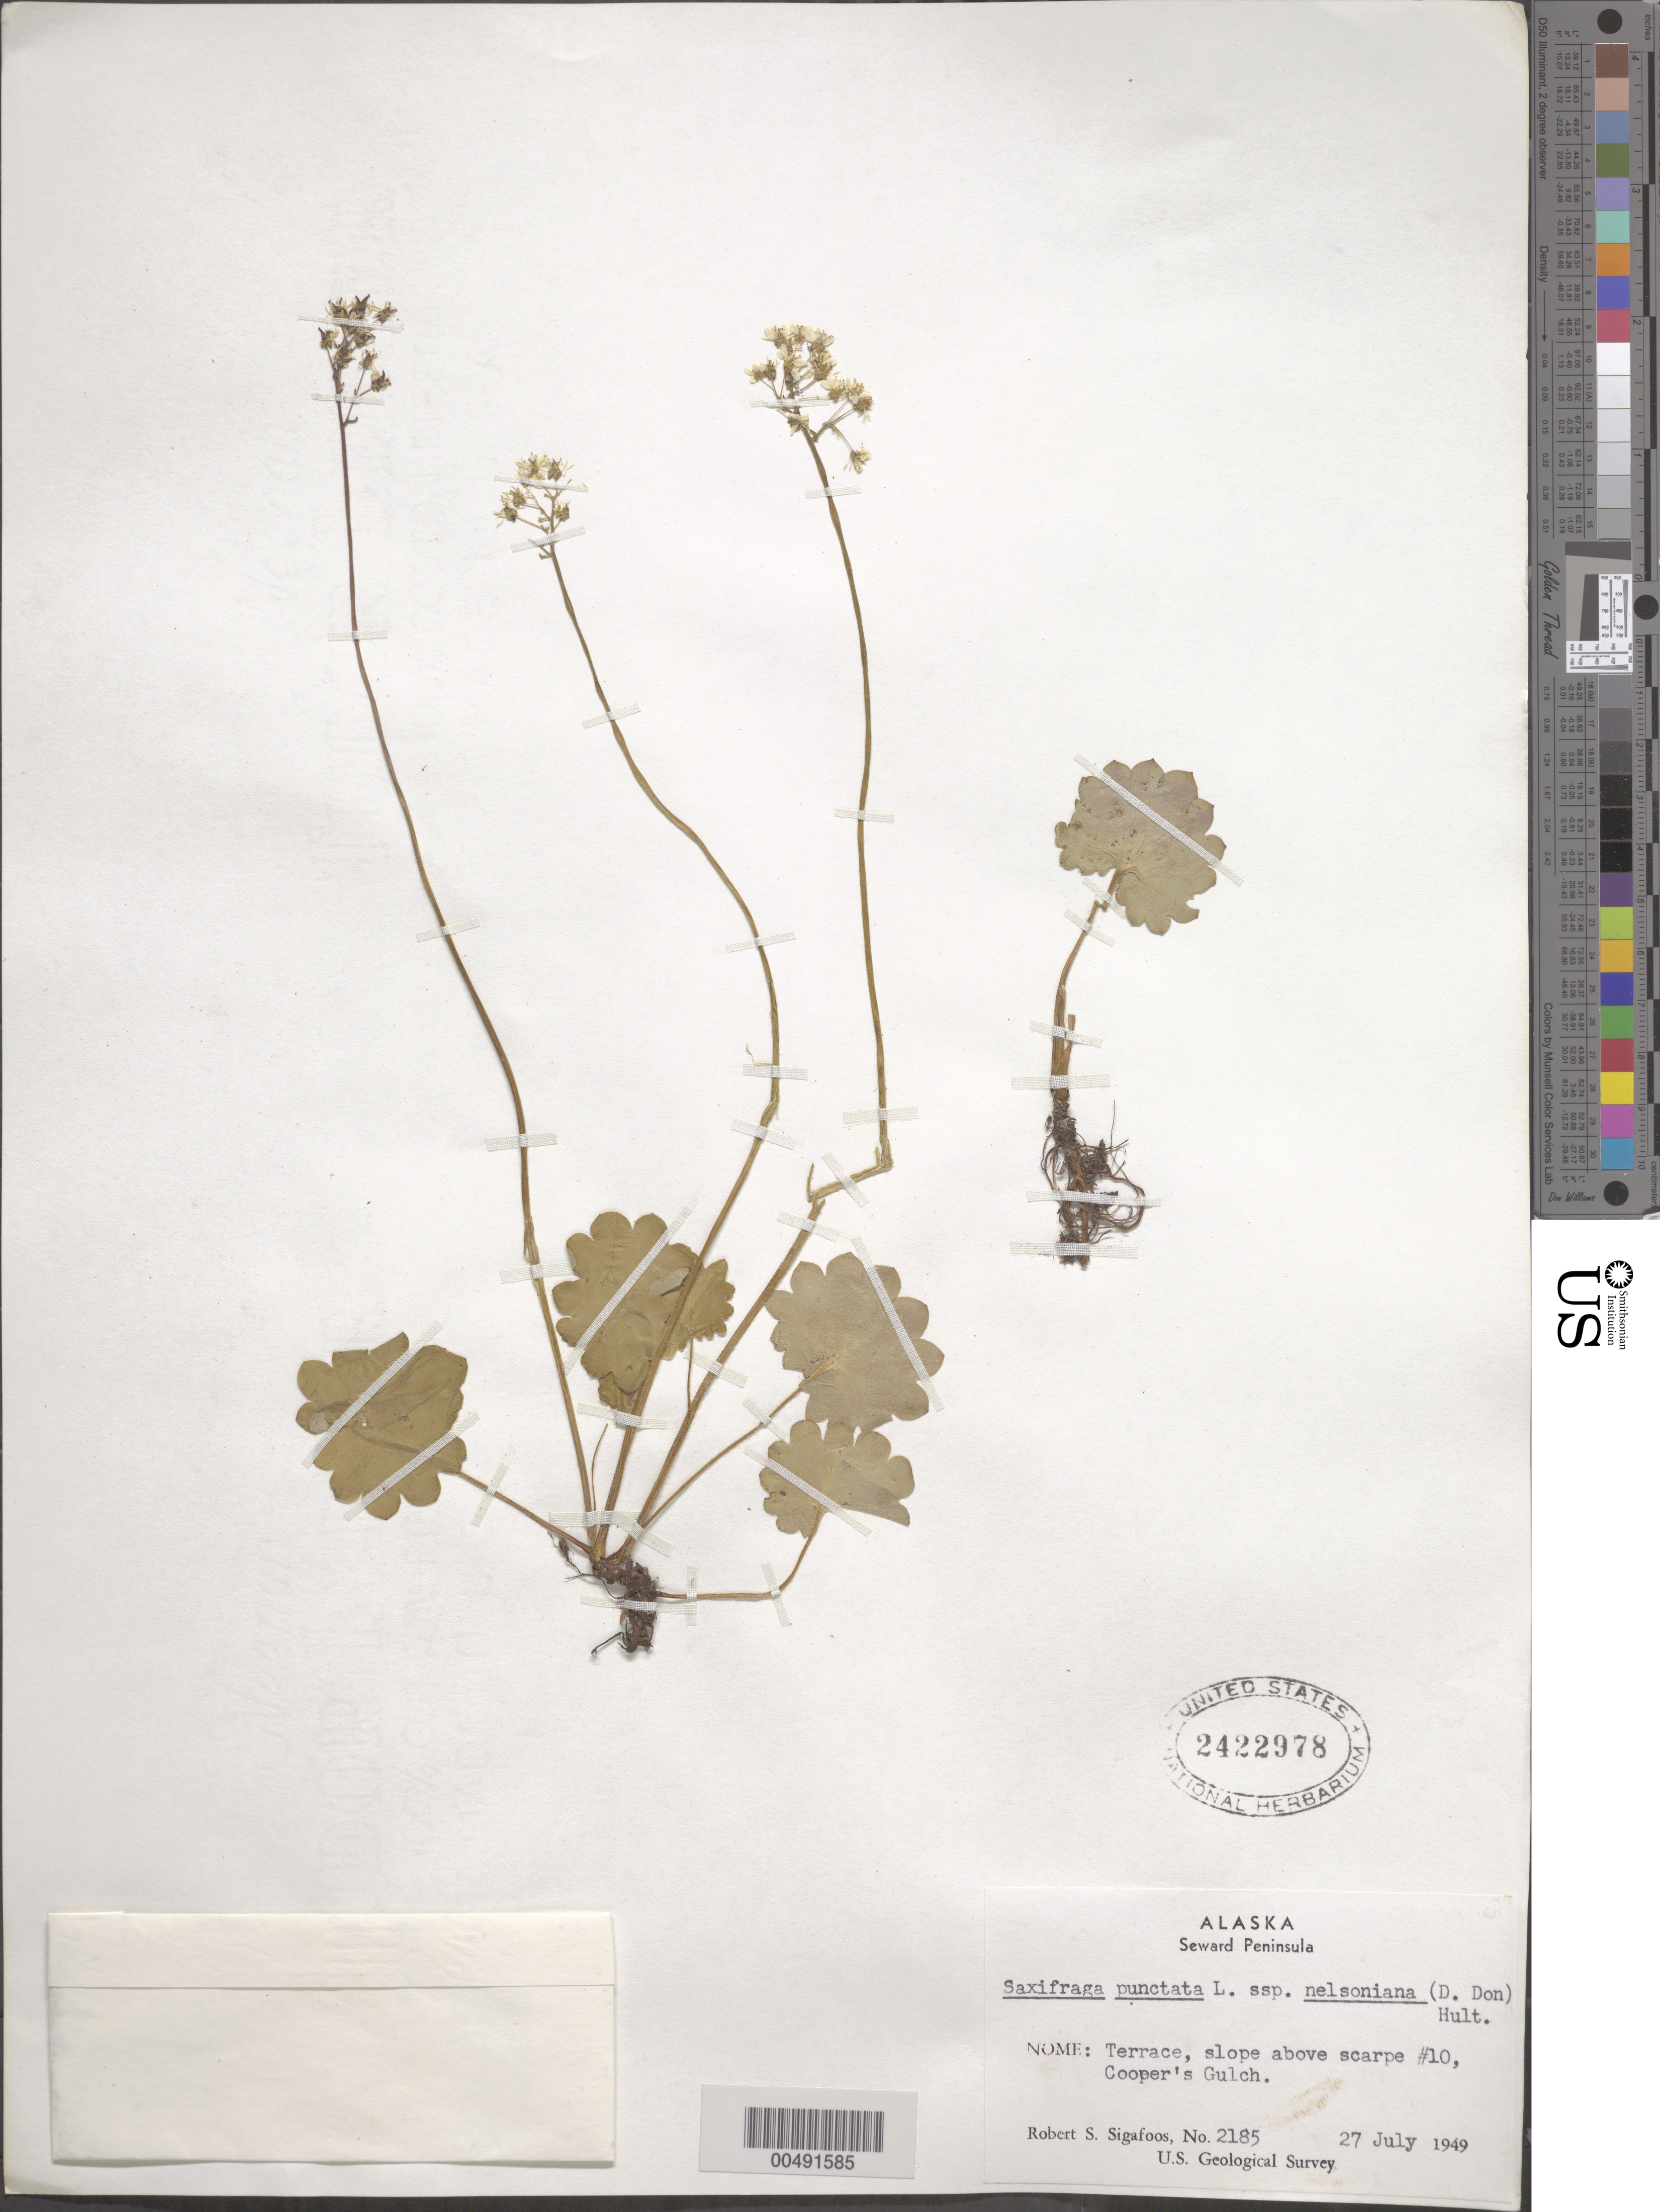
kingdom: Plantae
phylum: Tracheophyta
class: Magnoliopsida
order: Saxifragales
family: Saxifragaceae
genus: Micranthes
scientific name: Micranthes nelsoniana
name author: (D. Don) Small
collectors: R. Sigafoos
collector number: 2185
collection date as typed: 27 Jul 1949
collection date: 1949-07-27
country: United States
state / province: Alaska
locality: Seward Peninsula, Nome, Cooper's Gulch, slope above Scarpe #10, Cooper's Gulch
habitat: terrace, slope above scarpe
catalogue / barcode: US 2422978